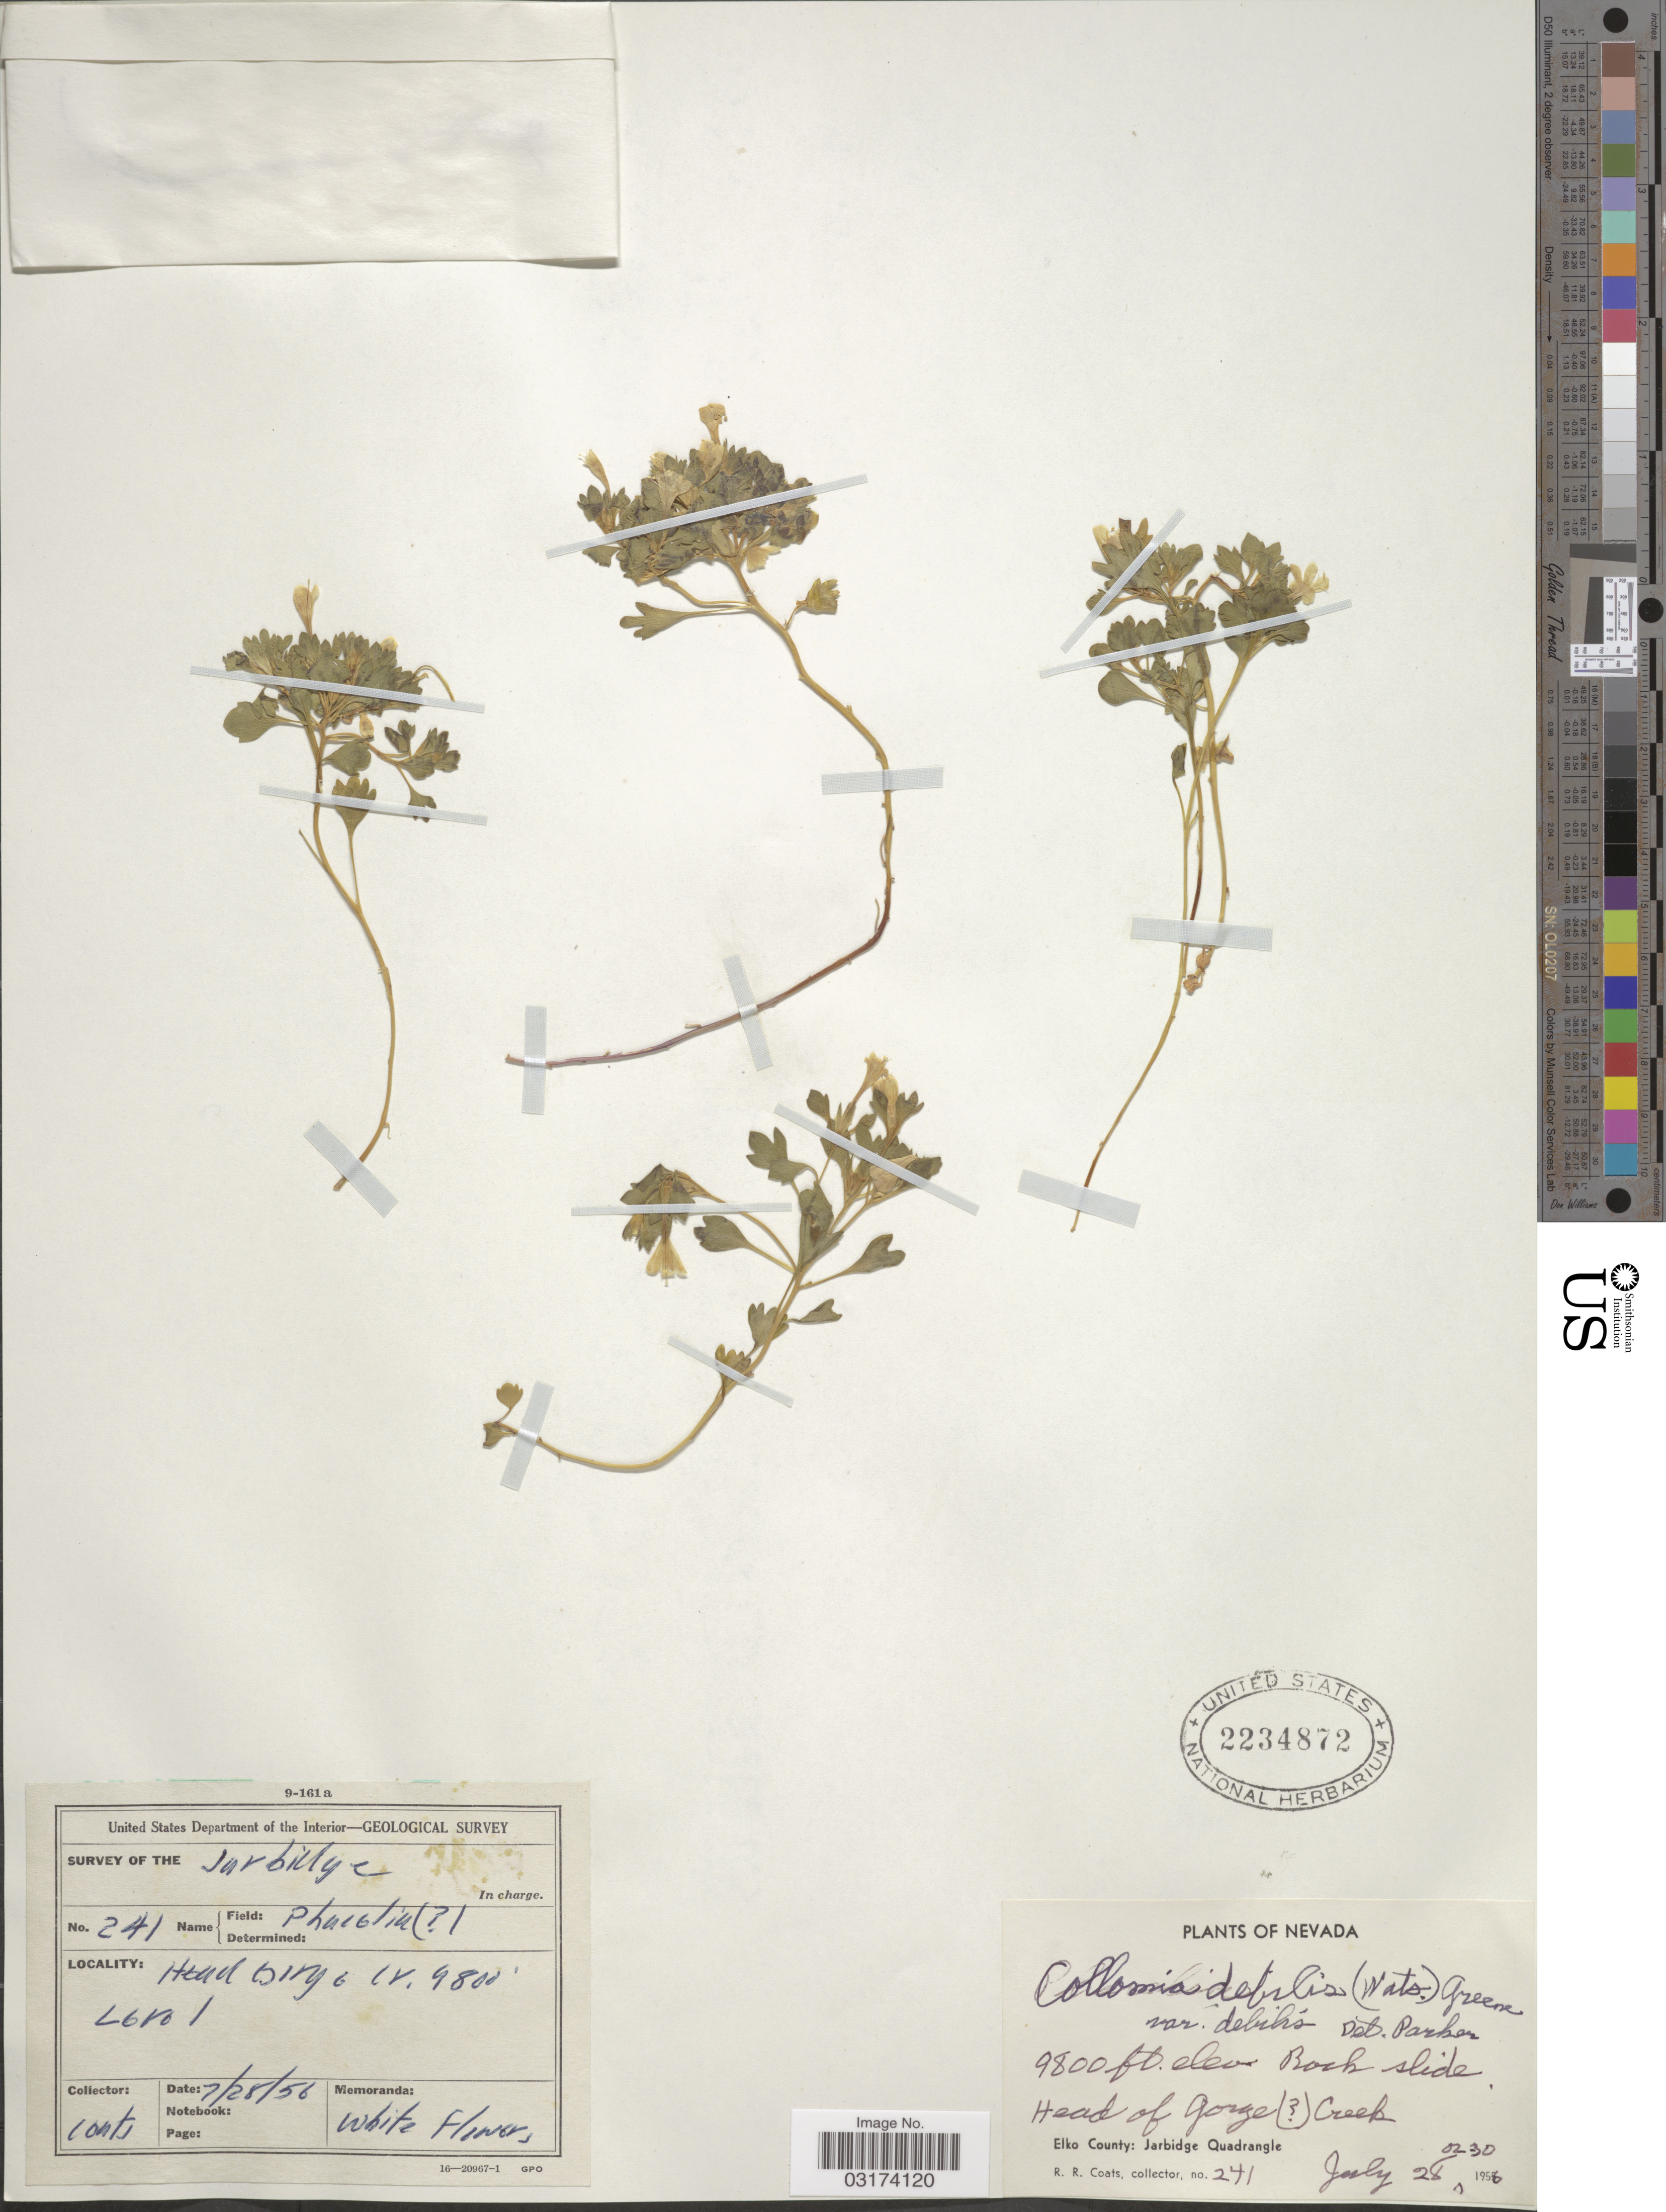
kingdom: Plantae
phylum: Tracheophyta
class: Magnoliopsida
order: Ericales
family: Polemoniaceae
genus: Collomia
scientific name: Collomia debilis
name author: (S. Watson) Greene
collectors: R. Coats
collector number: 241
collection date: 1956-07-28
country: United States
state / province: Nevada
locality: Rock slide. Head of Gorge ( [unsure placement]) Creek. Elko County: Jarbidge Quadrangle.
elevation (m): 2987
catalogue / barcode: US 2234872